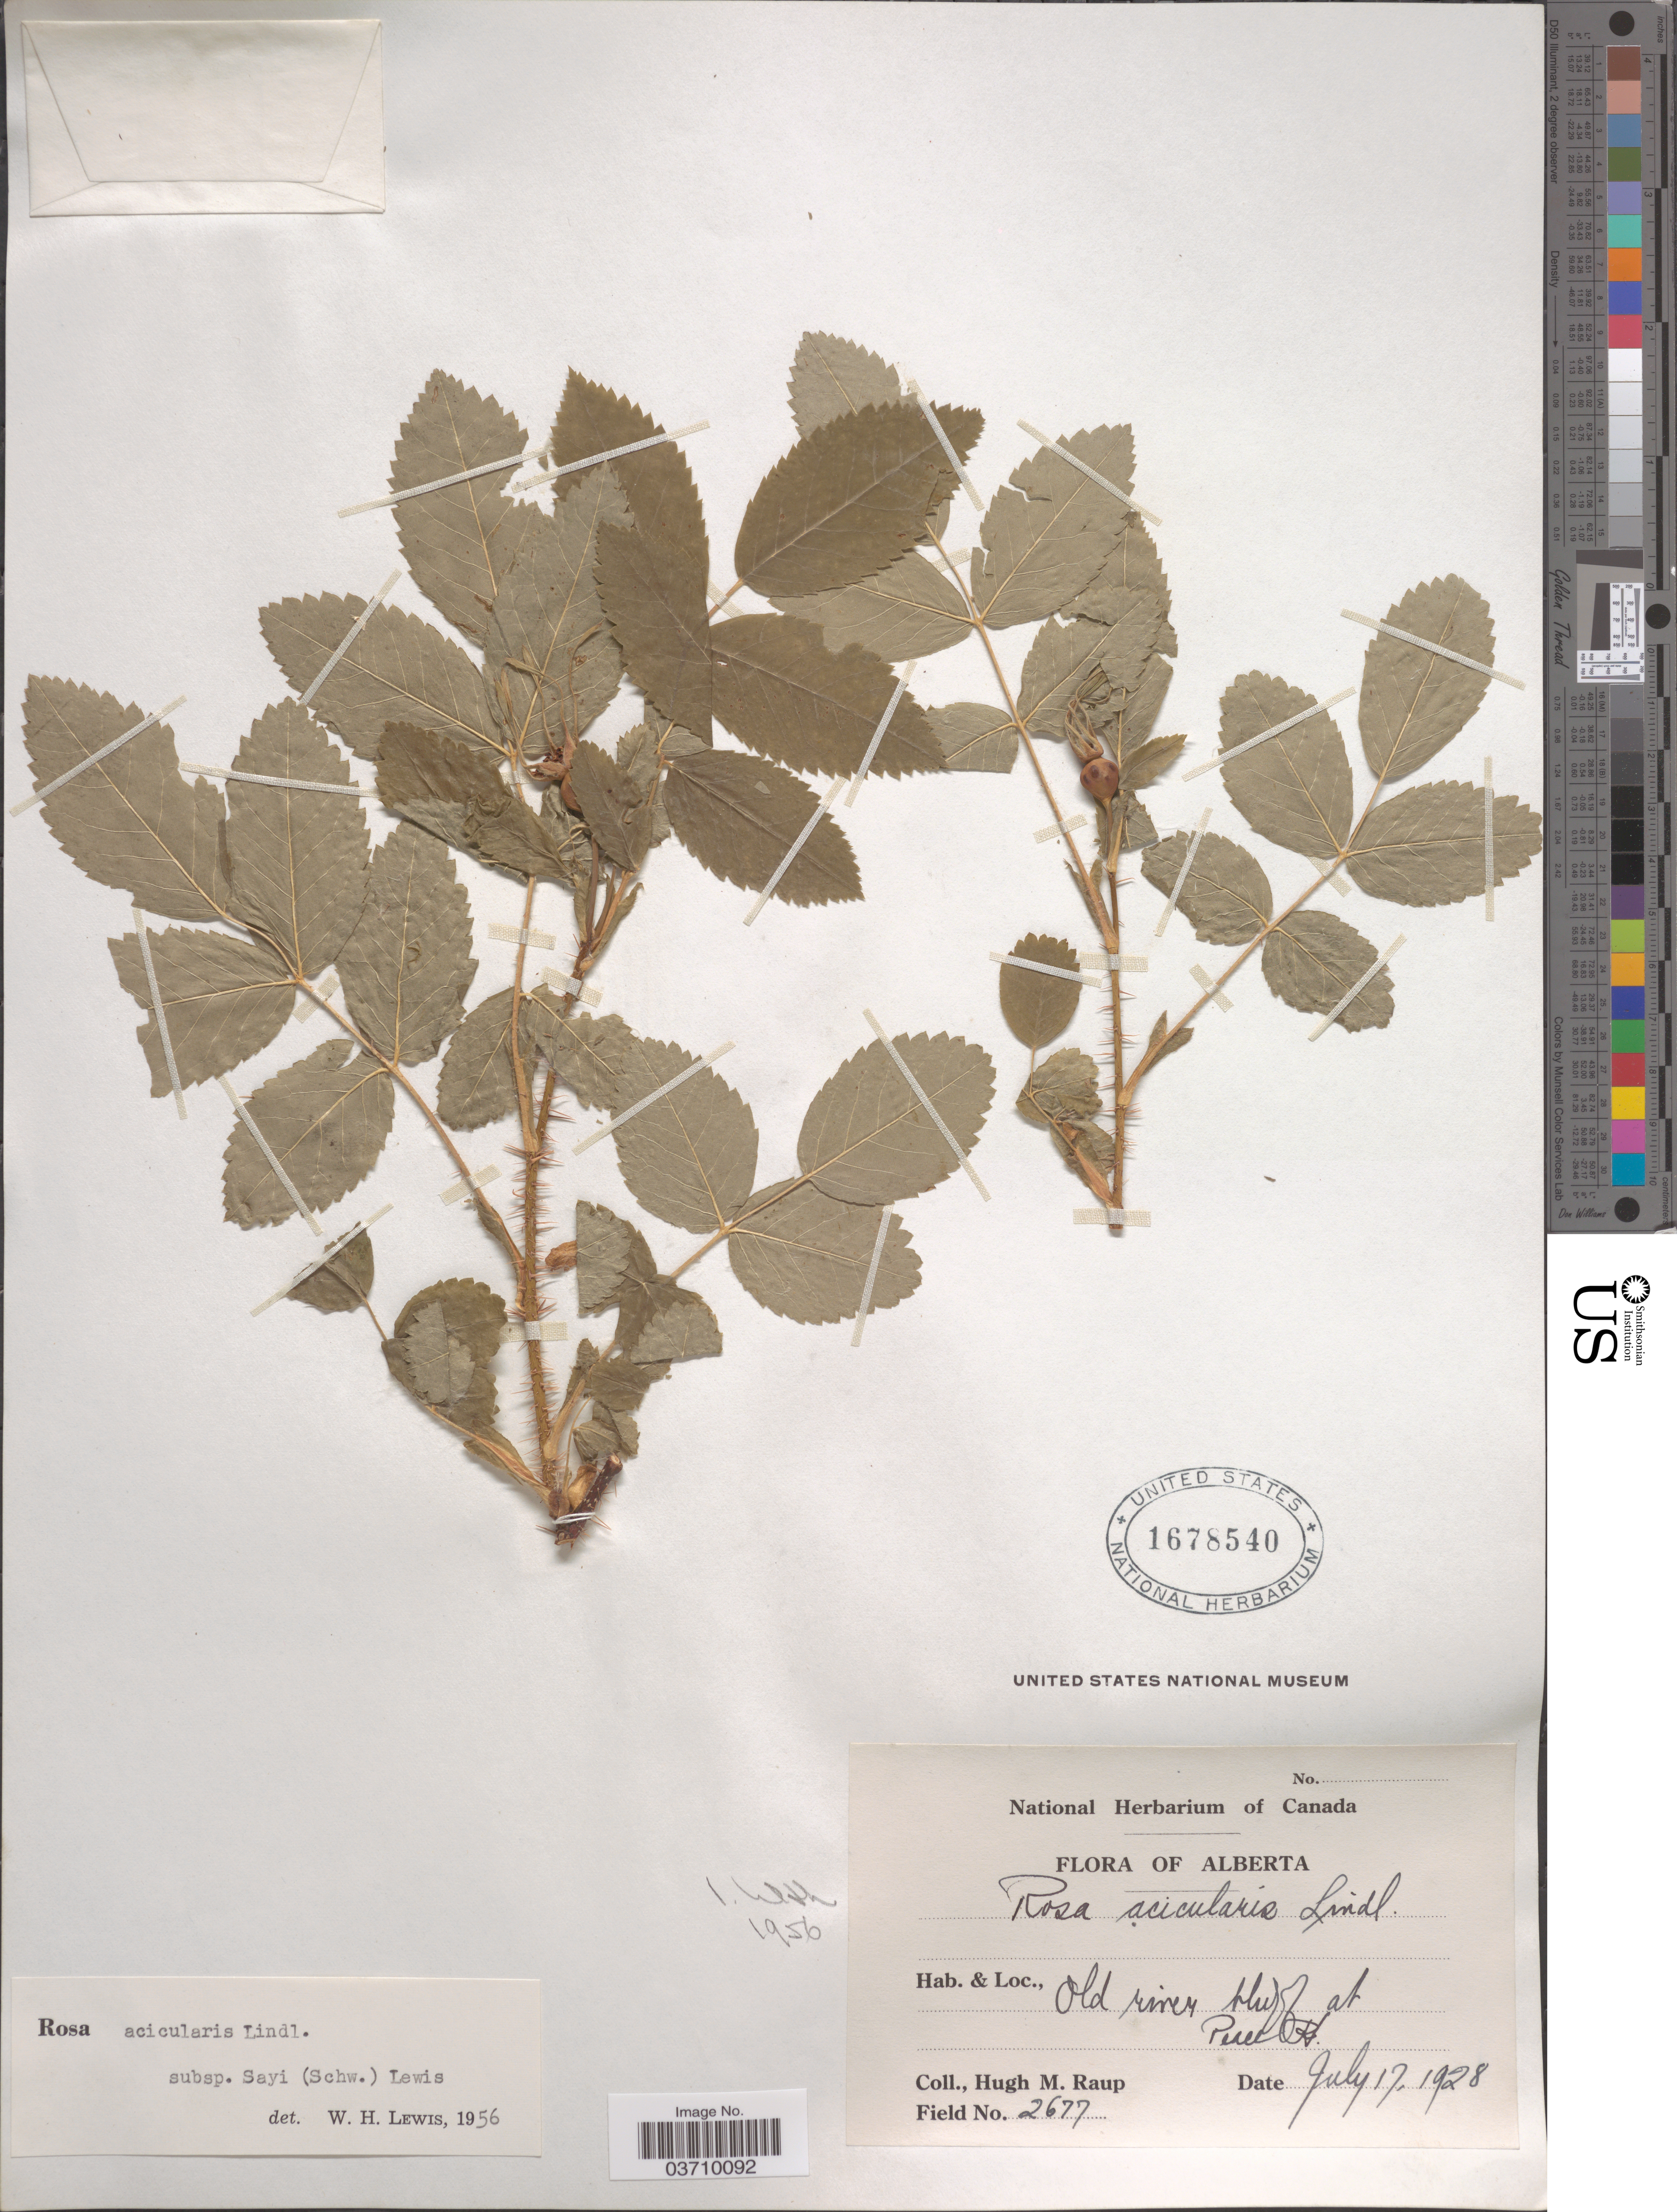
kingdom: Plantae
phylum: Tracheophyta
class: Magnoliopsida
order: Rosales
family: Rosaceae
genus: Rosa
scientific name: Rosa acicularis var. sayi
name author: (Schwein.) Rehder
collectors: H. Raup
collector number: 2677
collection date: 1928-07-17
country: Canada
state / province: Alberta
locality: Old river bluff at Peace Pt.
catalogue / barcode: US 1678540